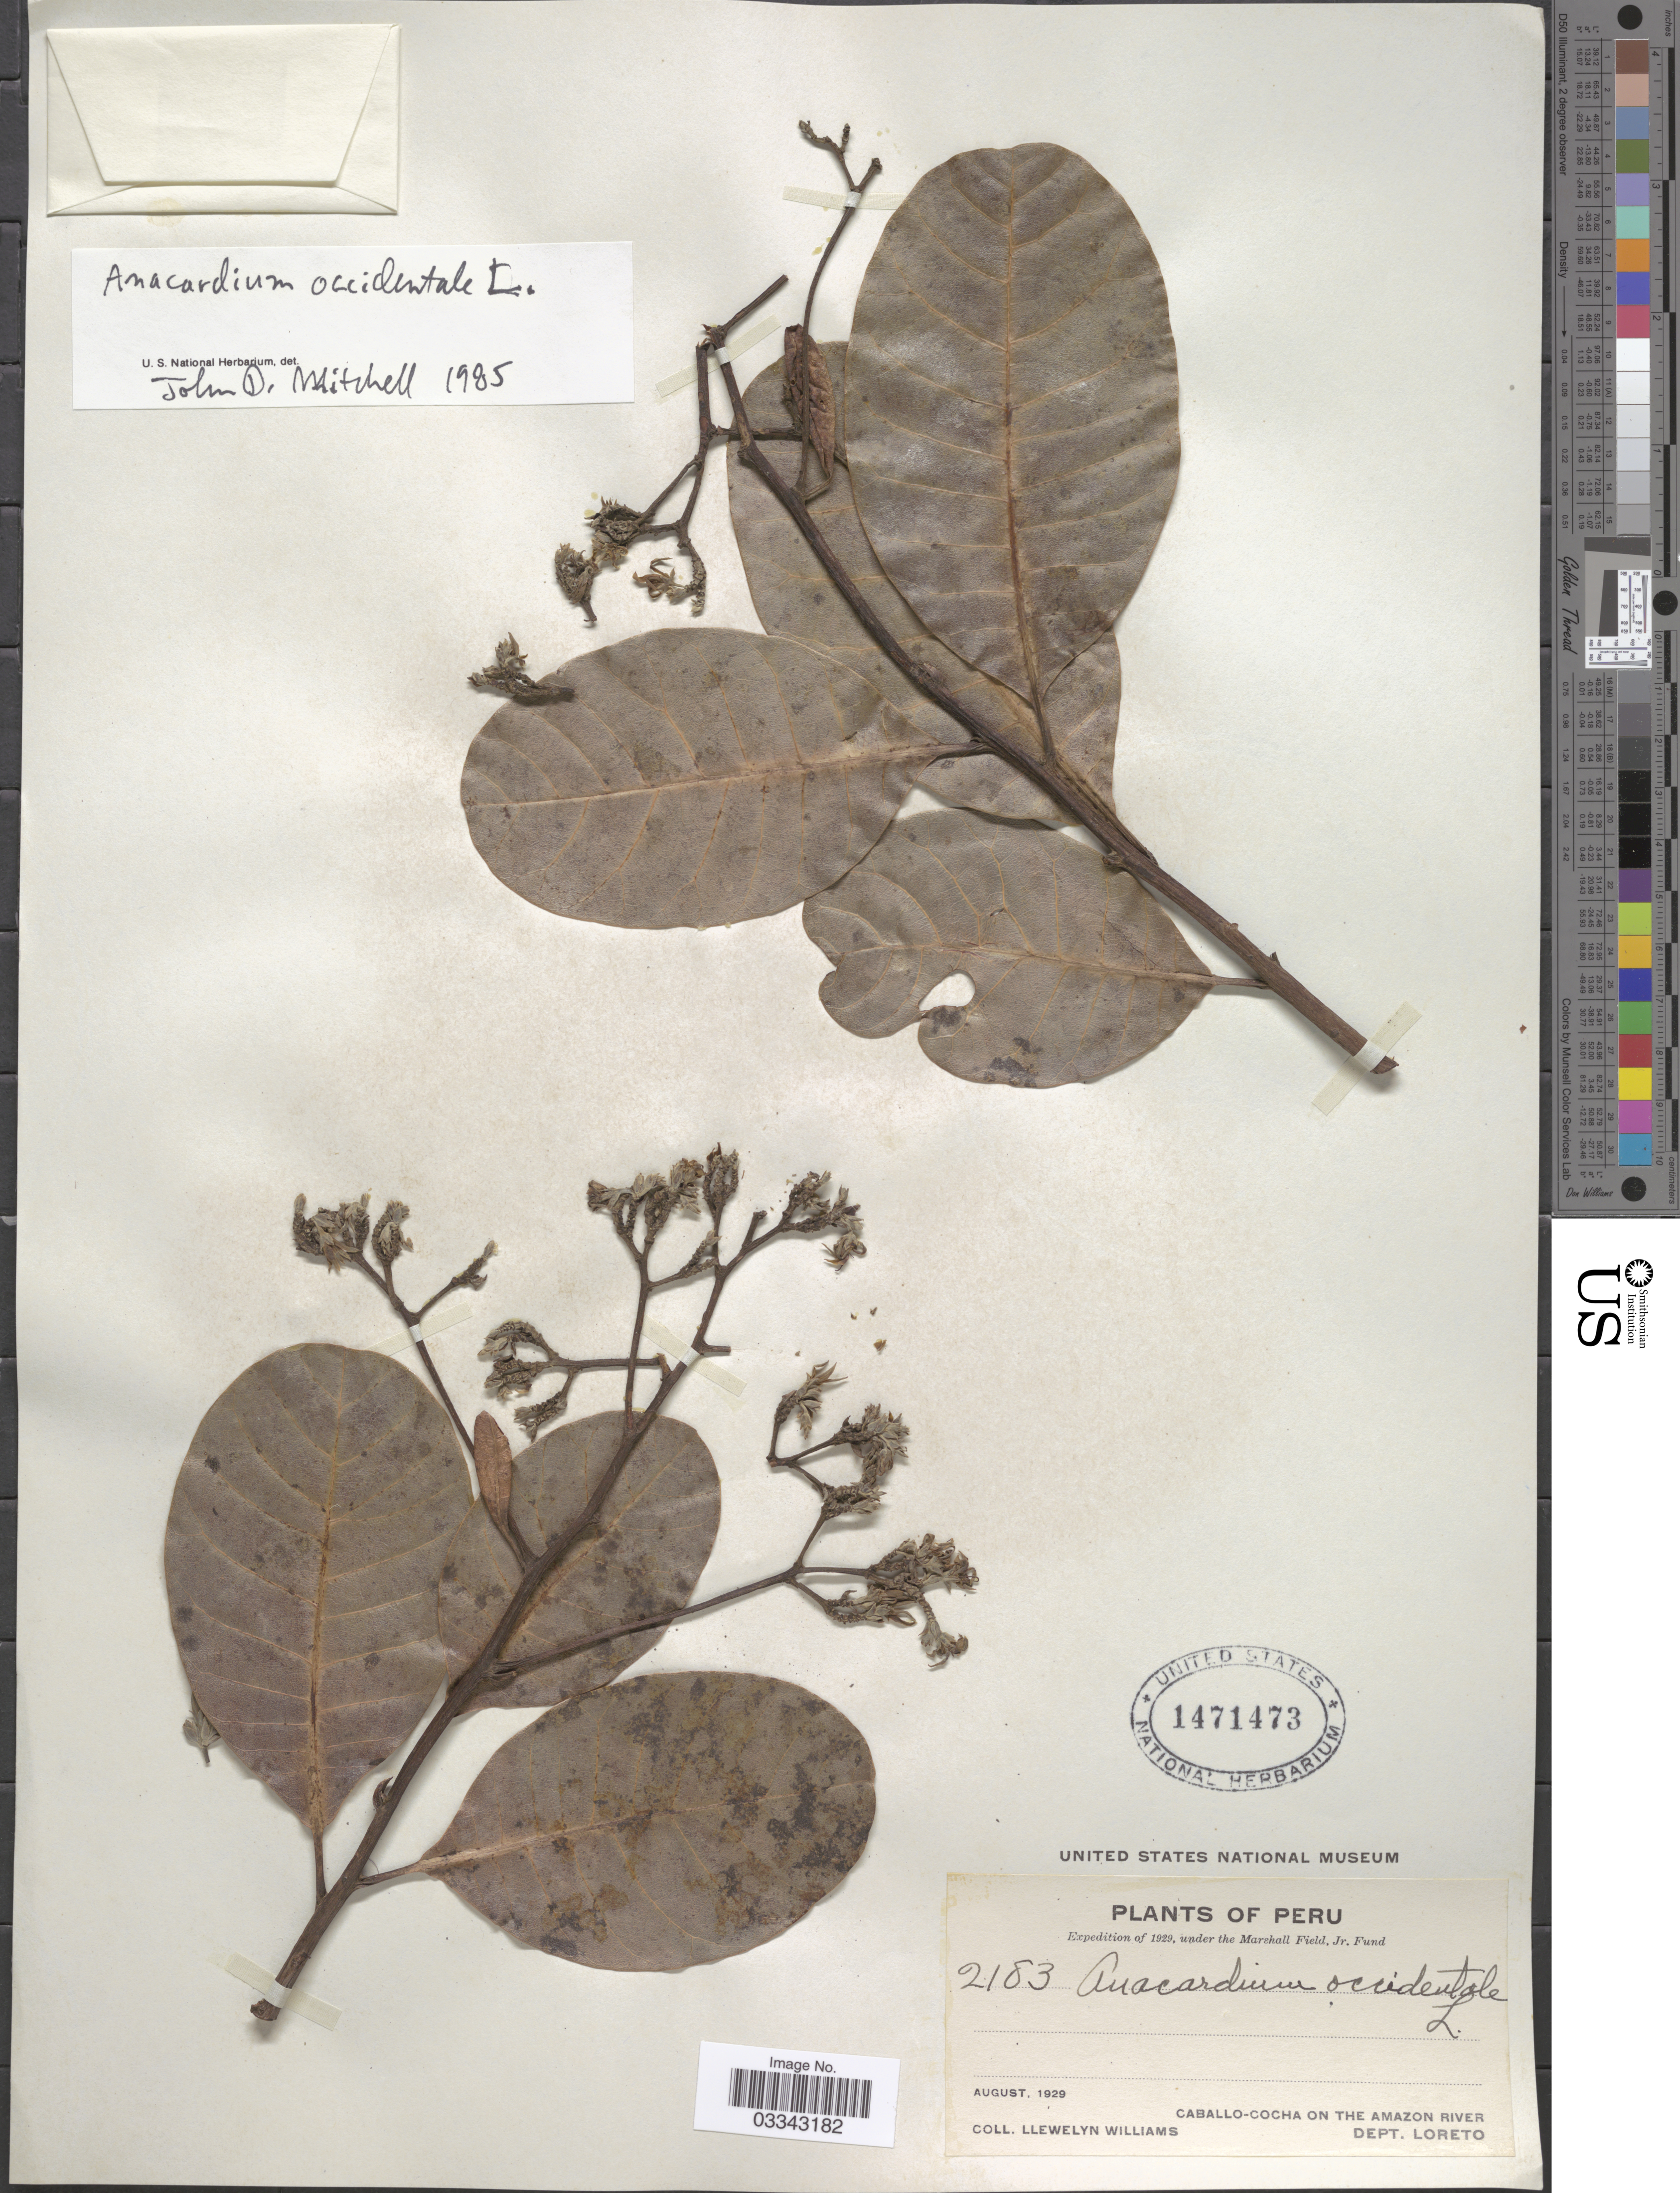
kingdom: Plantae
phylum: Tracheophyta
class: Magnoliopsida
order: Sapindales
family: Anacardiaceae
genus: Anacardium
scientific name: Anacardium occidentale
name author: L.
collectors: Ll. Williams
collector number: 2183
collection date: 1929-08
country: Peru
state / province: Loreto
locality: Caballo-Cocha on the Amazon River Dept. Loreto.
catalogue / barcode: US 1471473